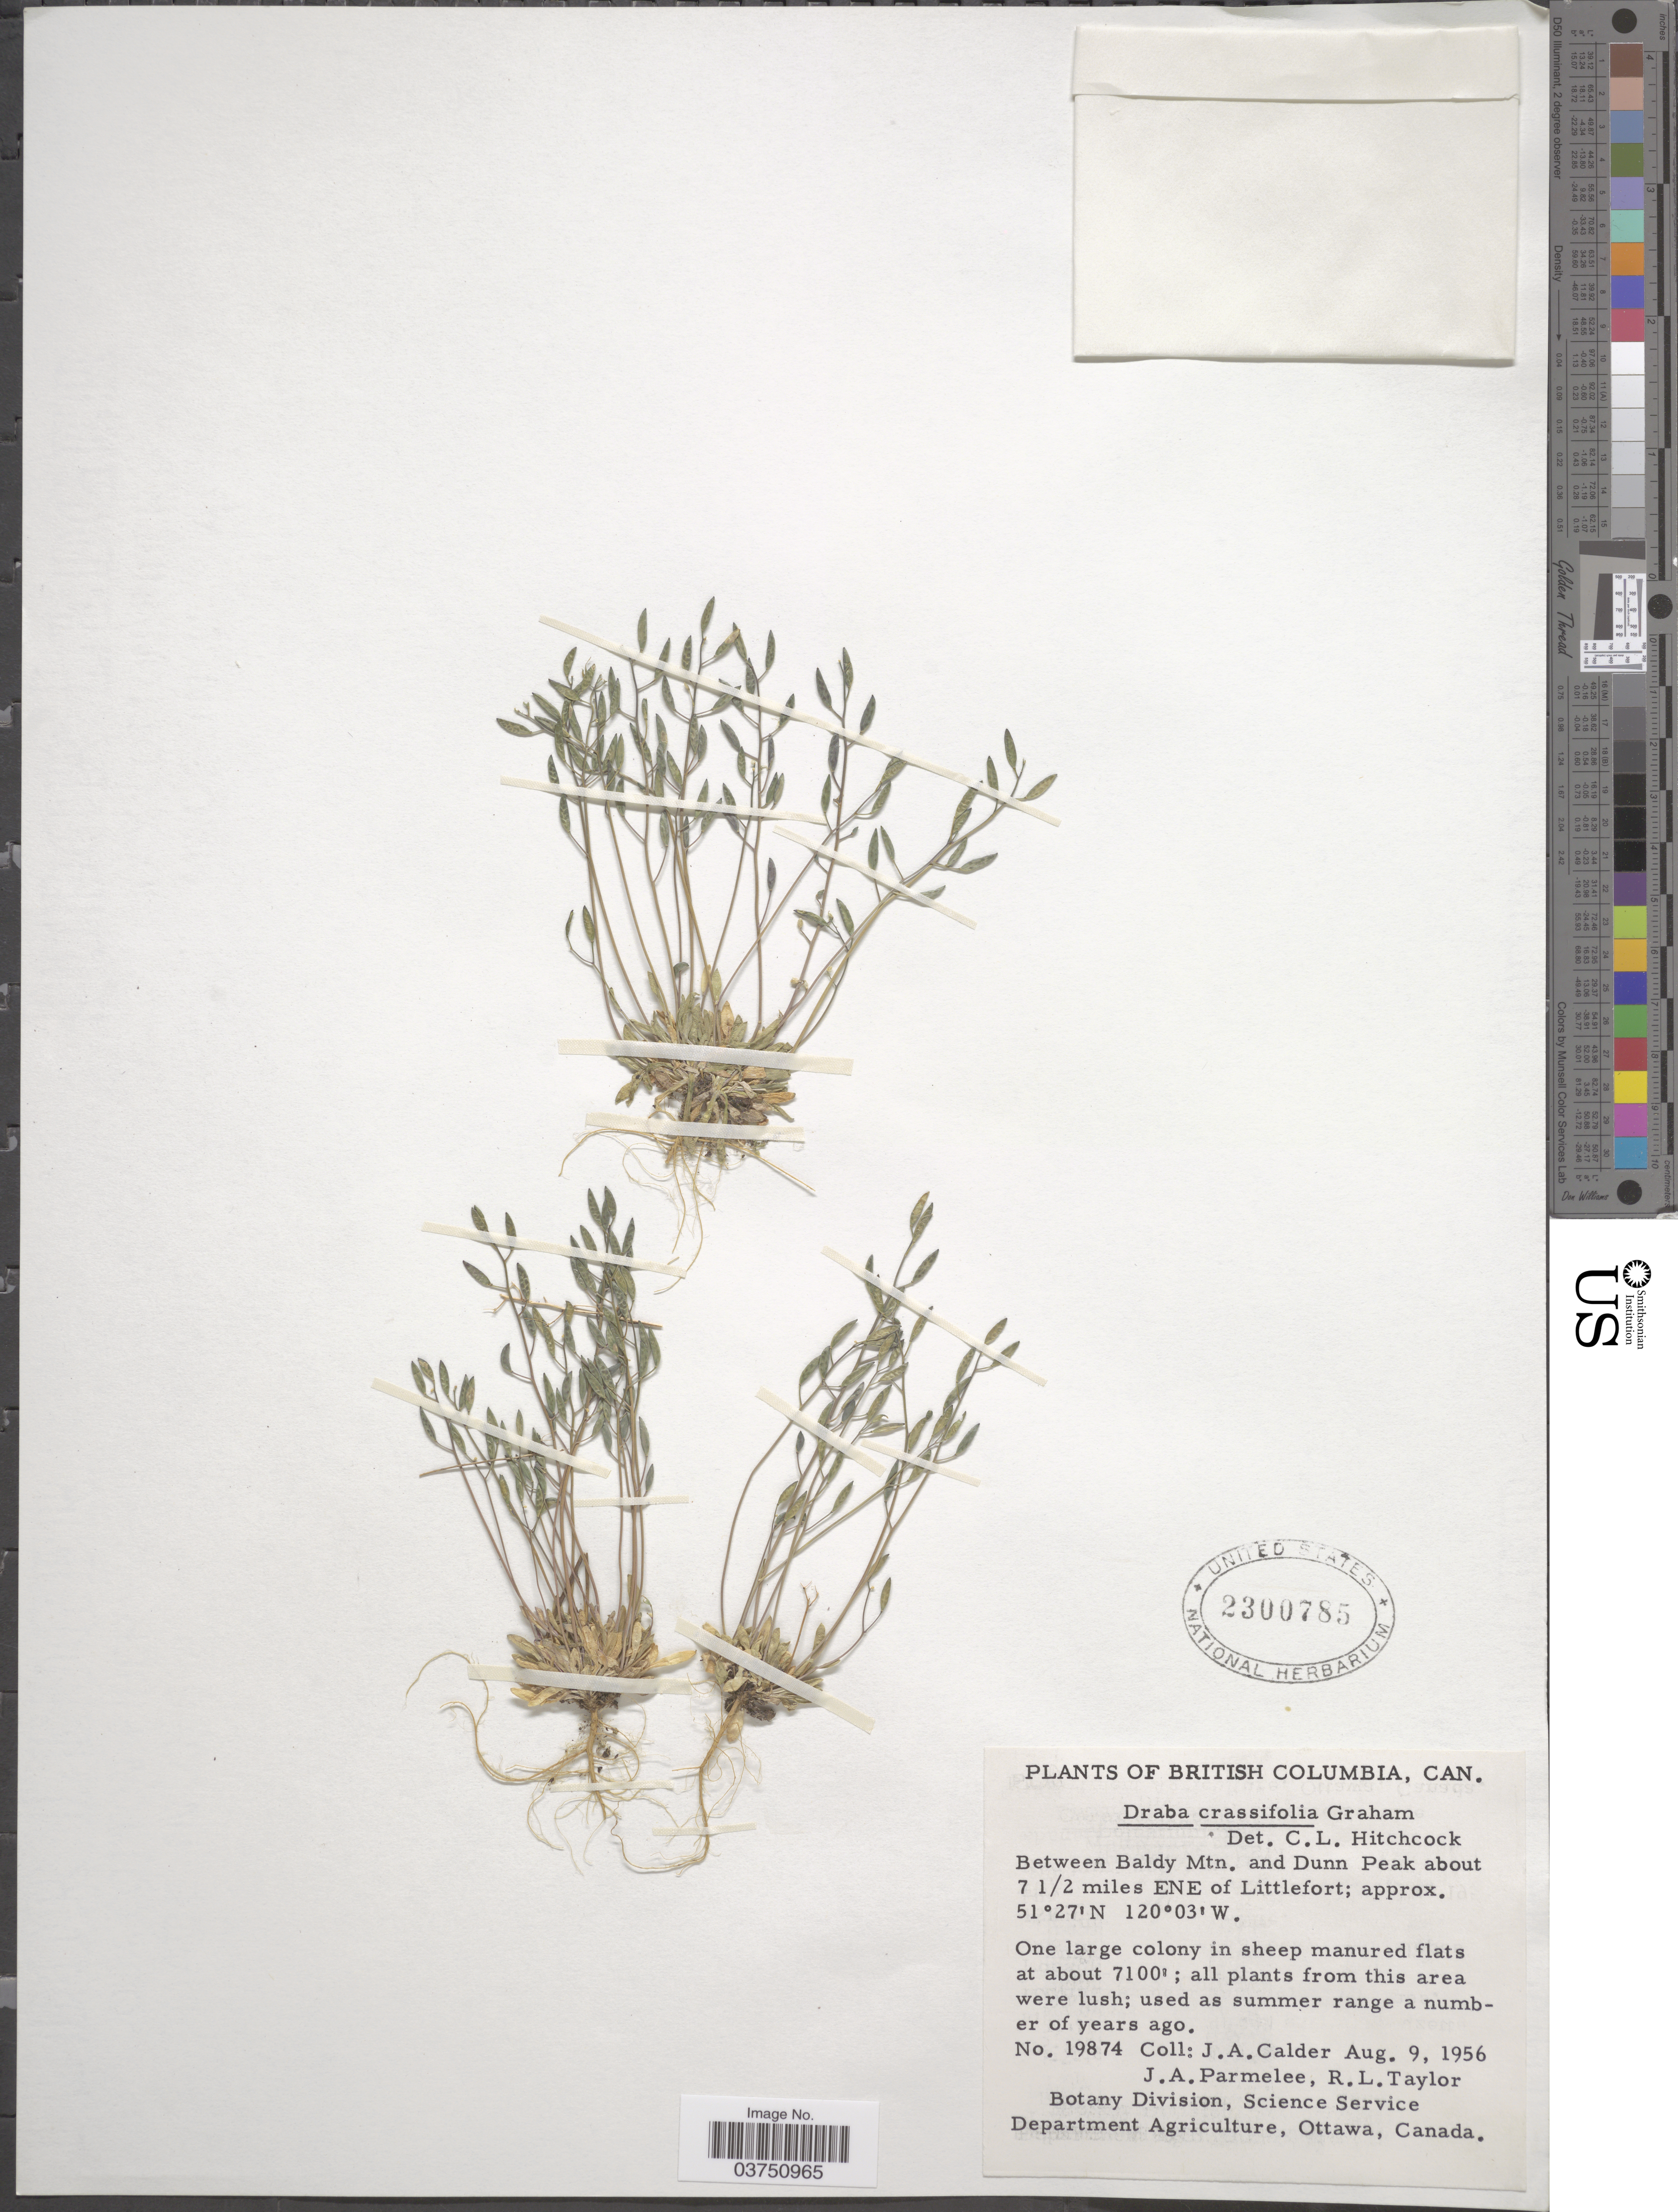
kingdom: Plantae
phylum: Tracheophyta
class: Magnoliopsida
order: Brassicales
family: Brassicaceae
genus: Draba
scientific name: Draba crassifolia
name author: Graham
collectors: J. A. Calder, J. A. Parmelee & R. Taylor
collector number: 19874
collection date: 1956-08-09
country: Canada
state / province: British Columbia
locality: Between Baldy Mtn. and Dunn Peak about 7½ miles ENE of Littlefort.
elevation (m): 2164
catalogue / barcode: US 2300785